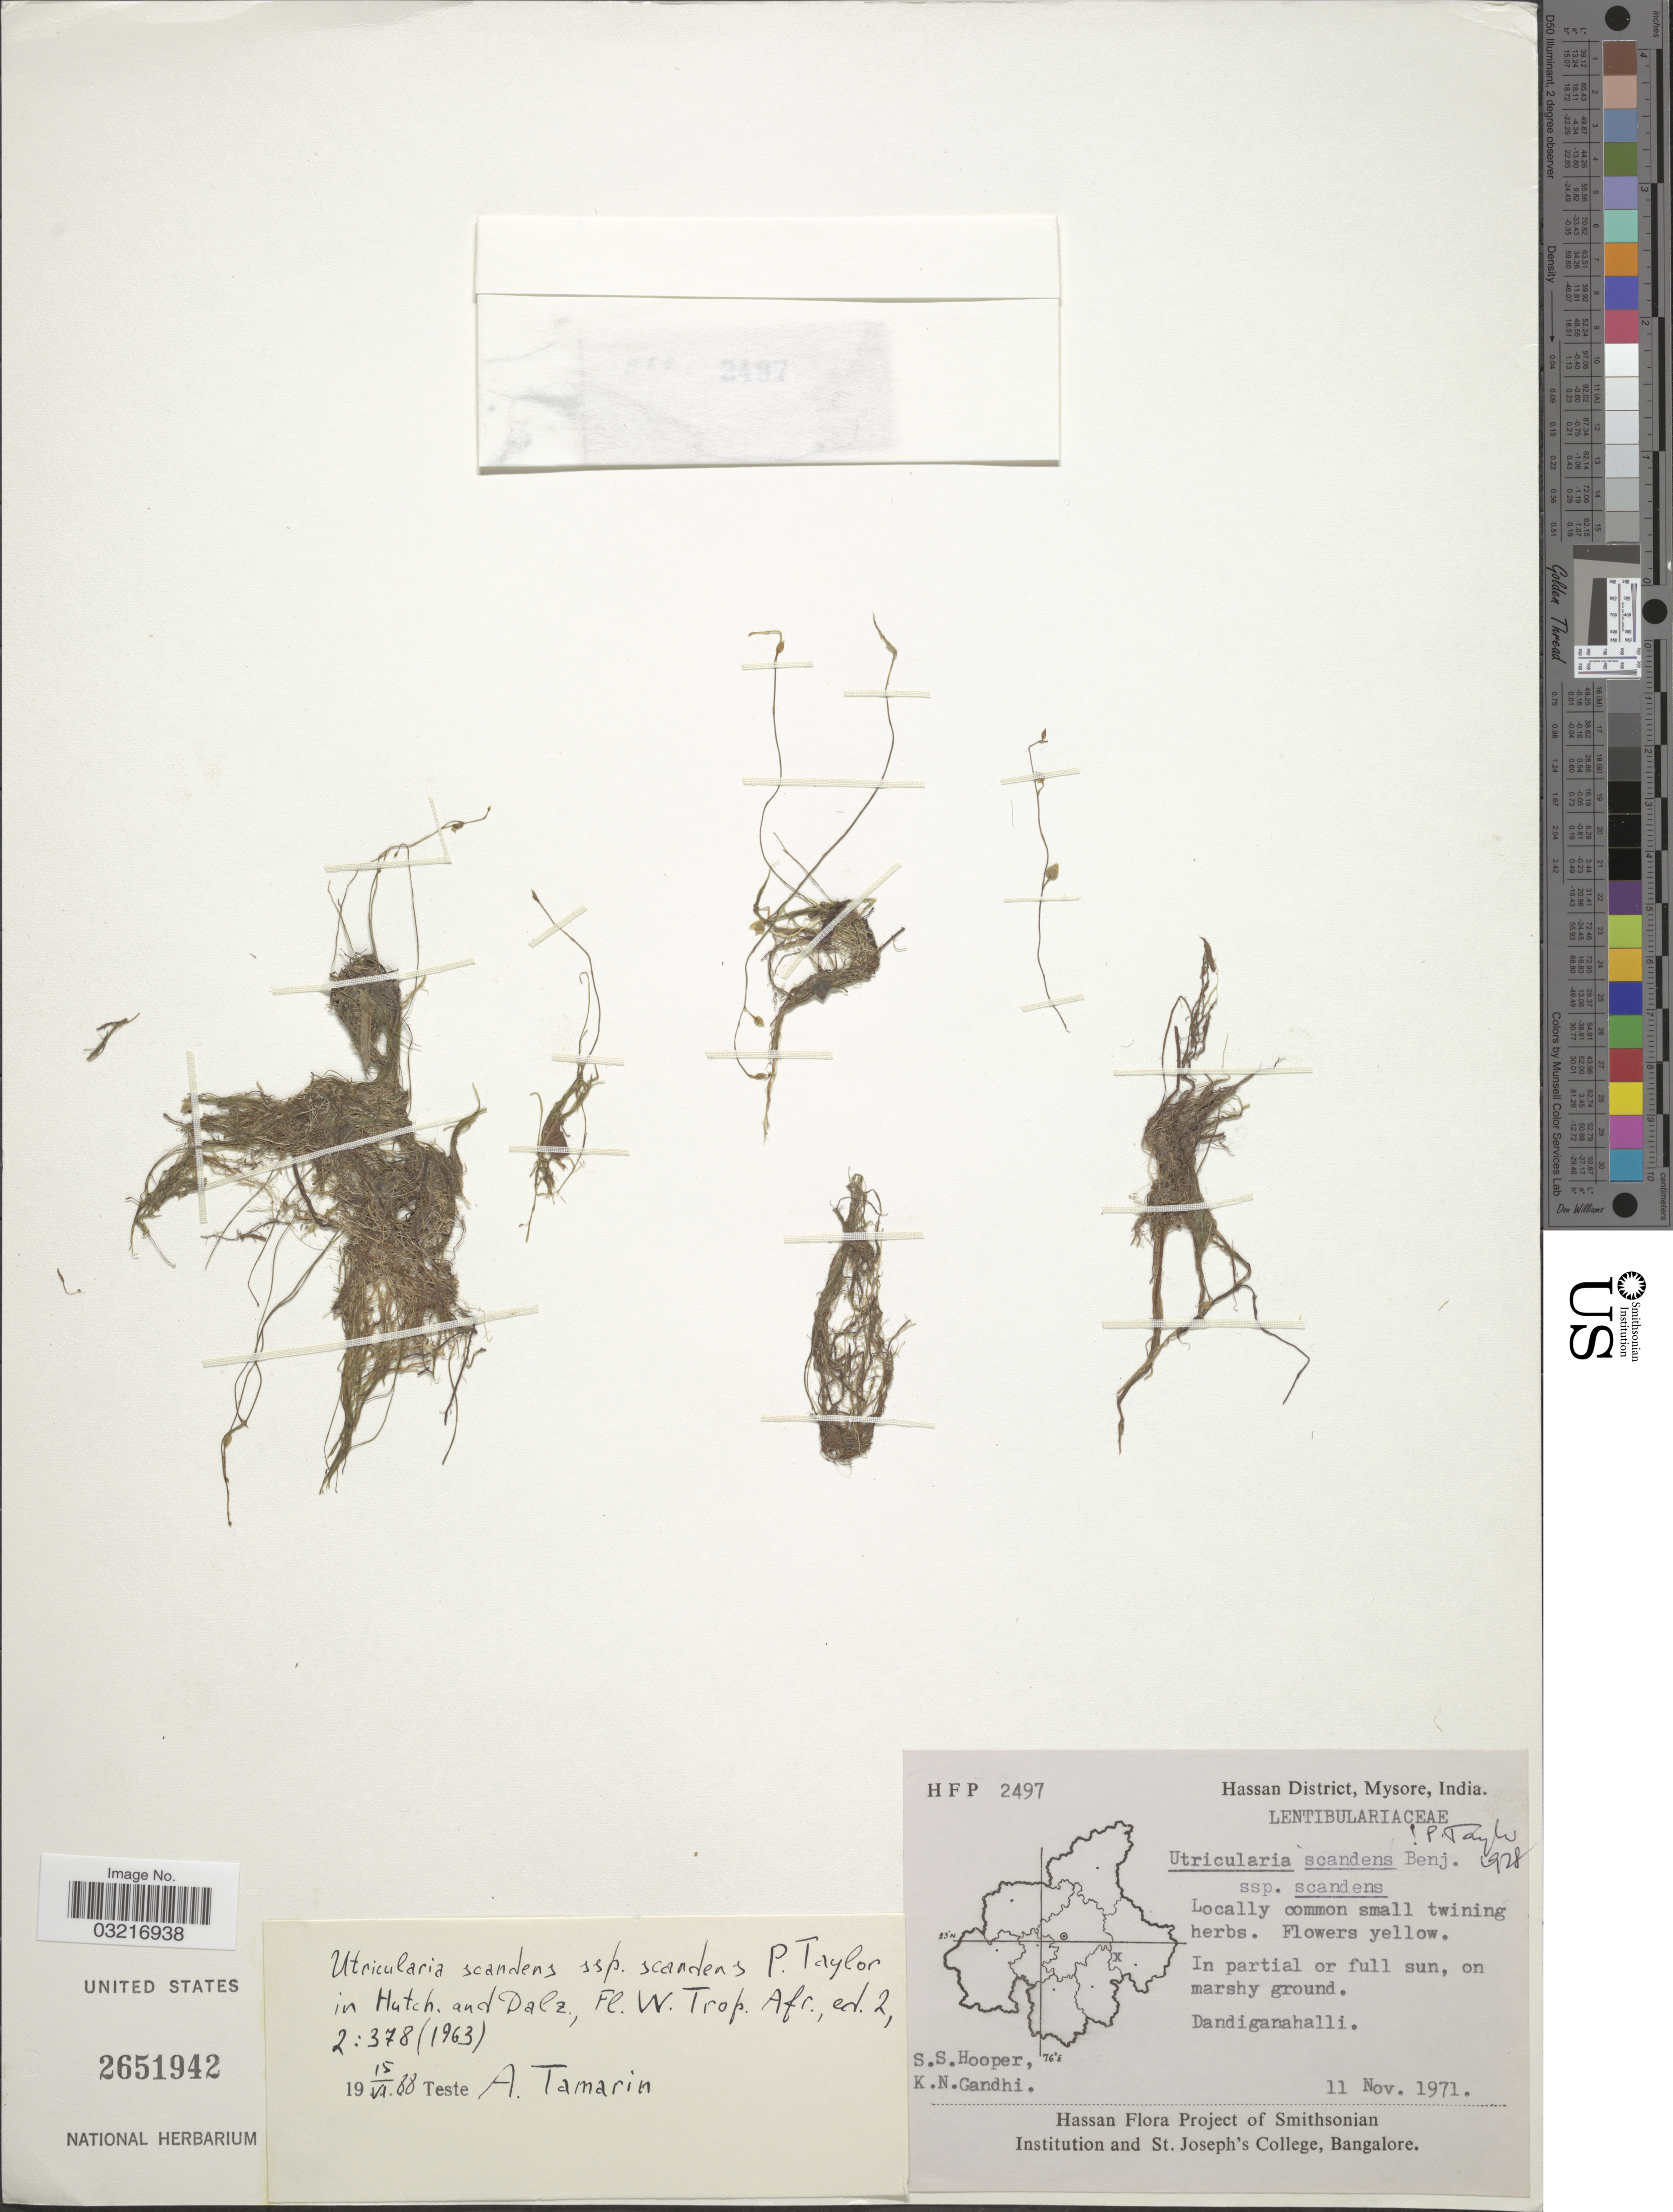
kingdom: Plantae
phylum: Tracheophyta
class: Magnoliopsida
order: Lamiales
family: Lentibulariaceae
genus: Utricularia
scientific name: Utricularia scandens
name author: Benj.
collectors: S. S. Hooper & K. N. Gandhi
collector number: HFP2497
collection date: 1971-11-11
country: India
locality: Hassan District, Mysore, Dandiganahalli.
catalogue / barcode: US 2651942